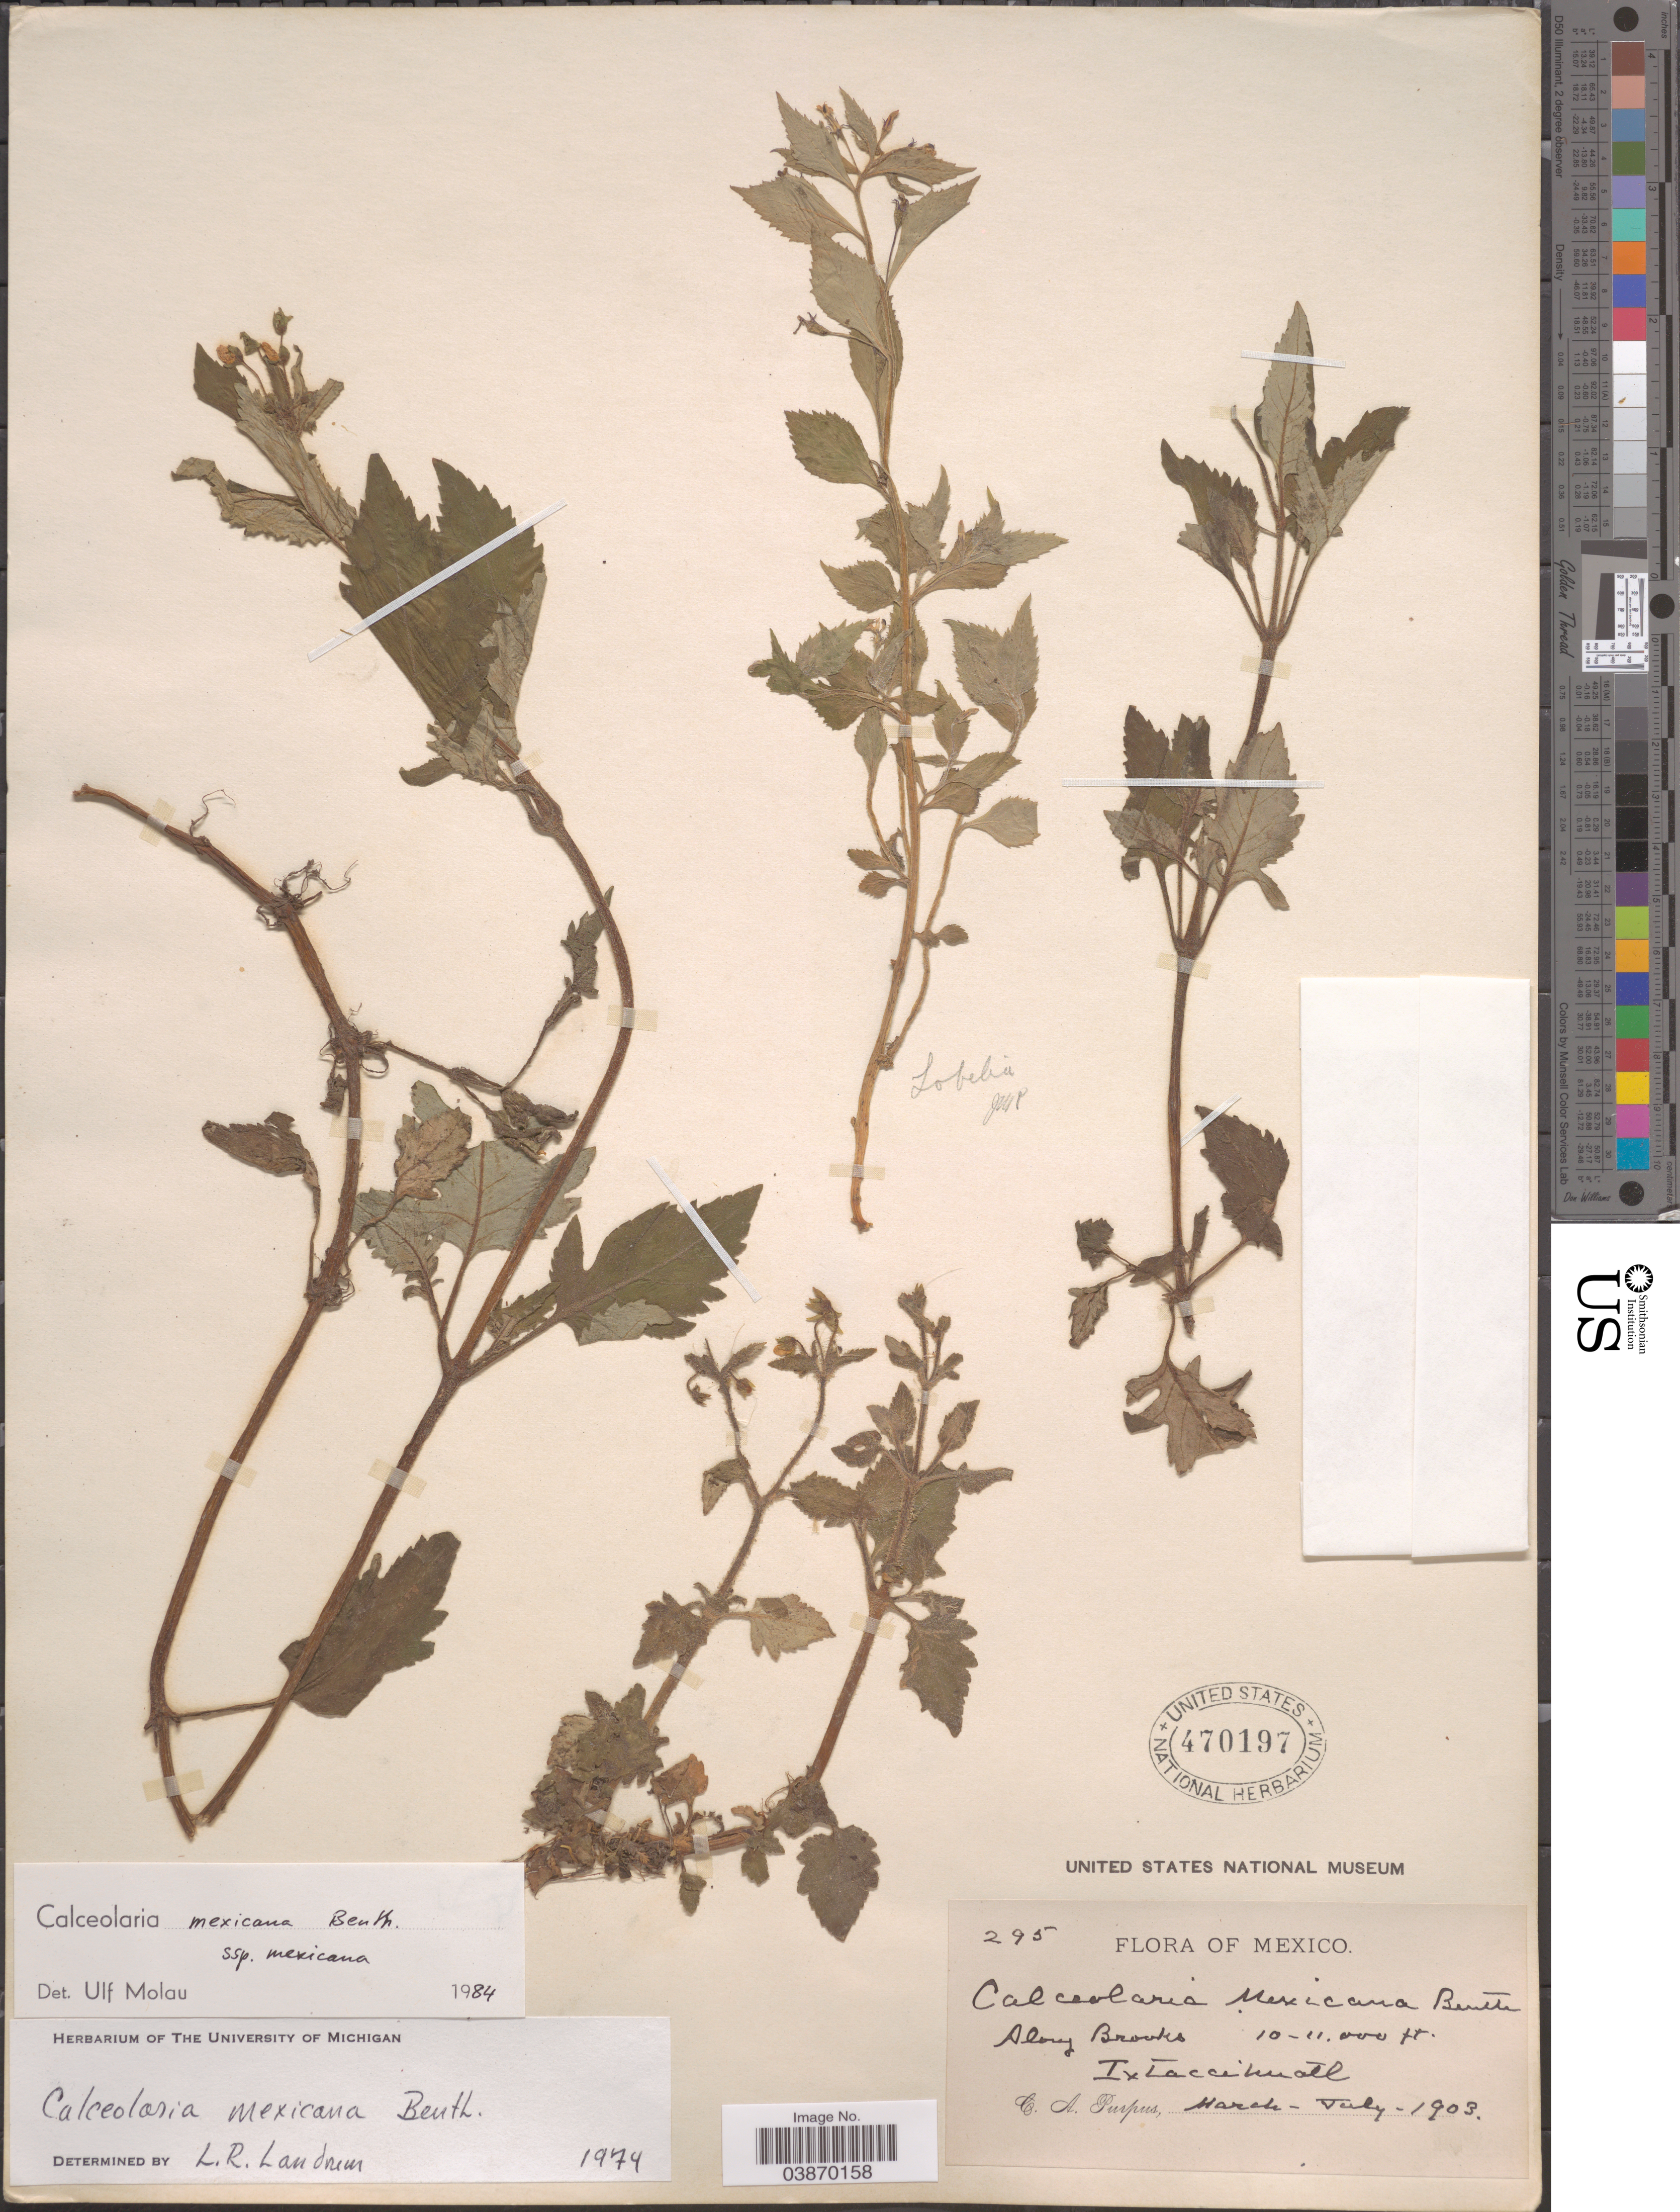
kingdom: Plantae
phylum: Tracheophyta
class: Magnoliopsida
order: Lamiales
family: Calceolariaceae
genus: Calceolaria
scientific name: Calceolaria mexicana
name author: Benth.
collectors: C. A. Purpus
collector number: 295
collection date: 1903-03/1903-07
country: Mexico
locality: Along BrooksIztaccíhuatl.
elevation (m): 3048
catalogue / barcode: US 470197